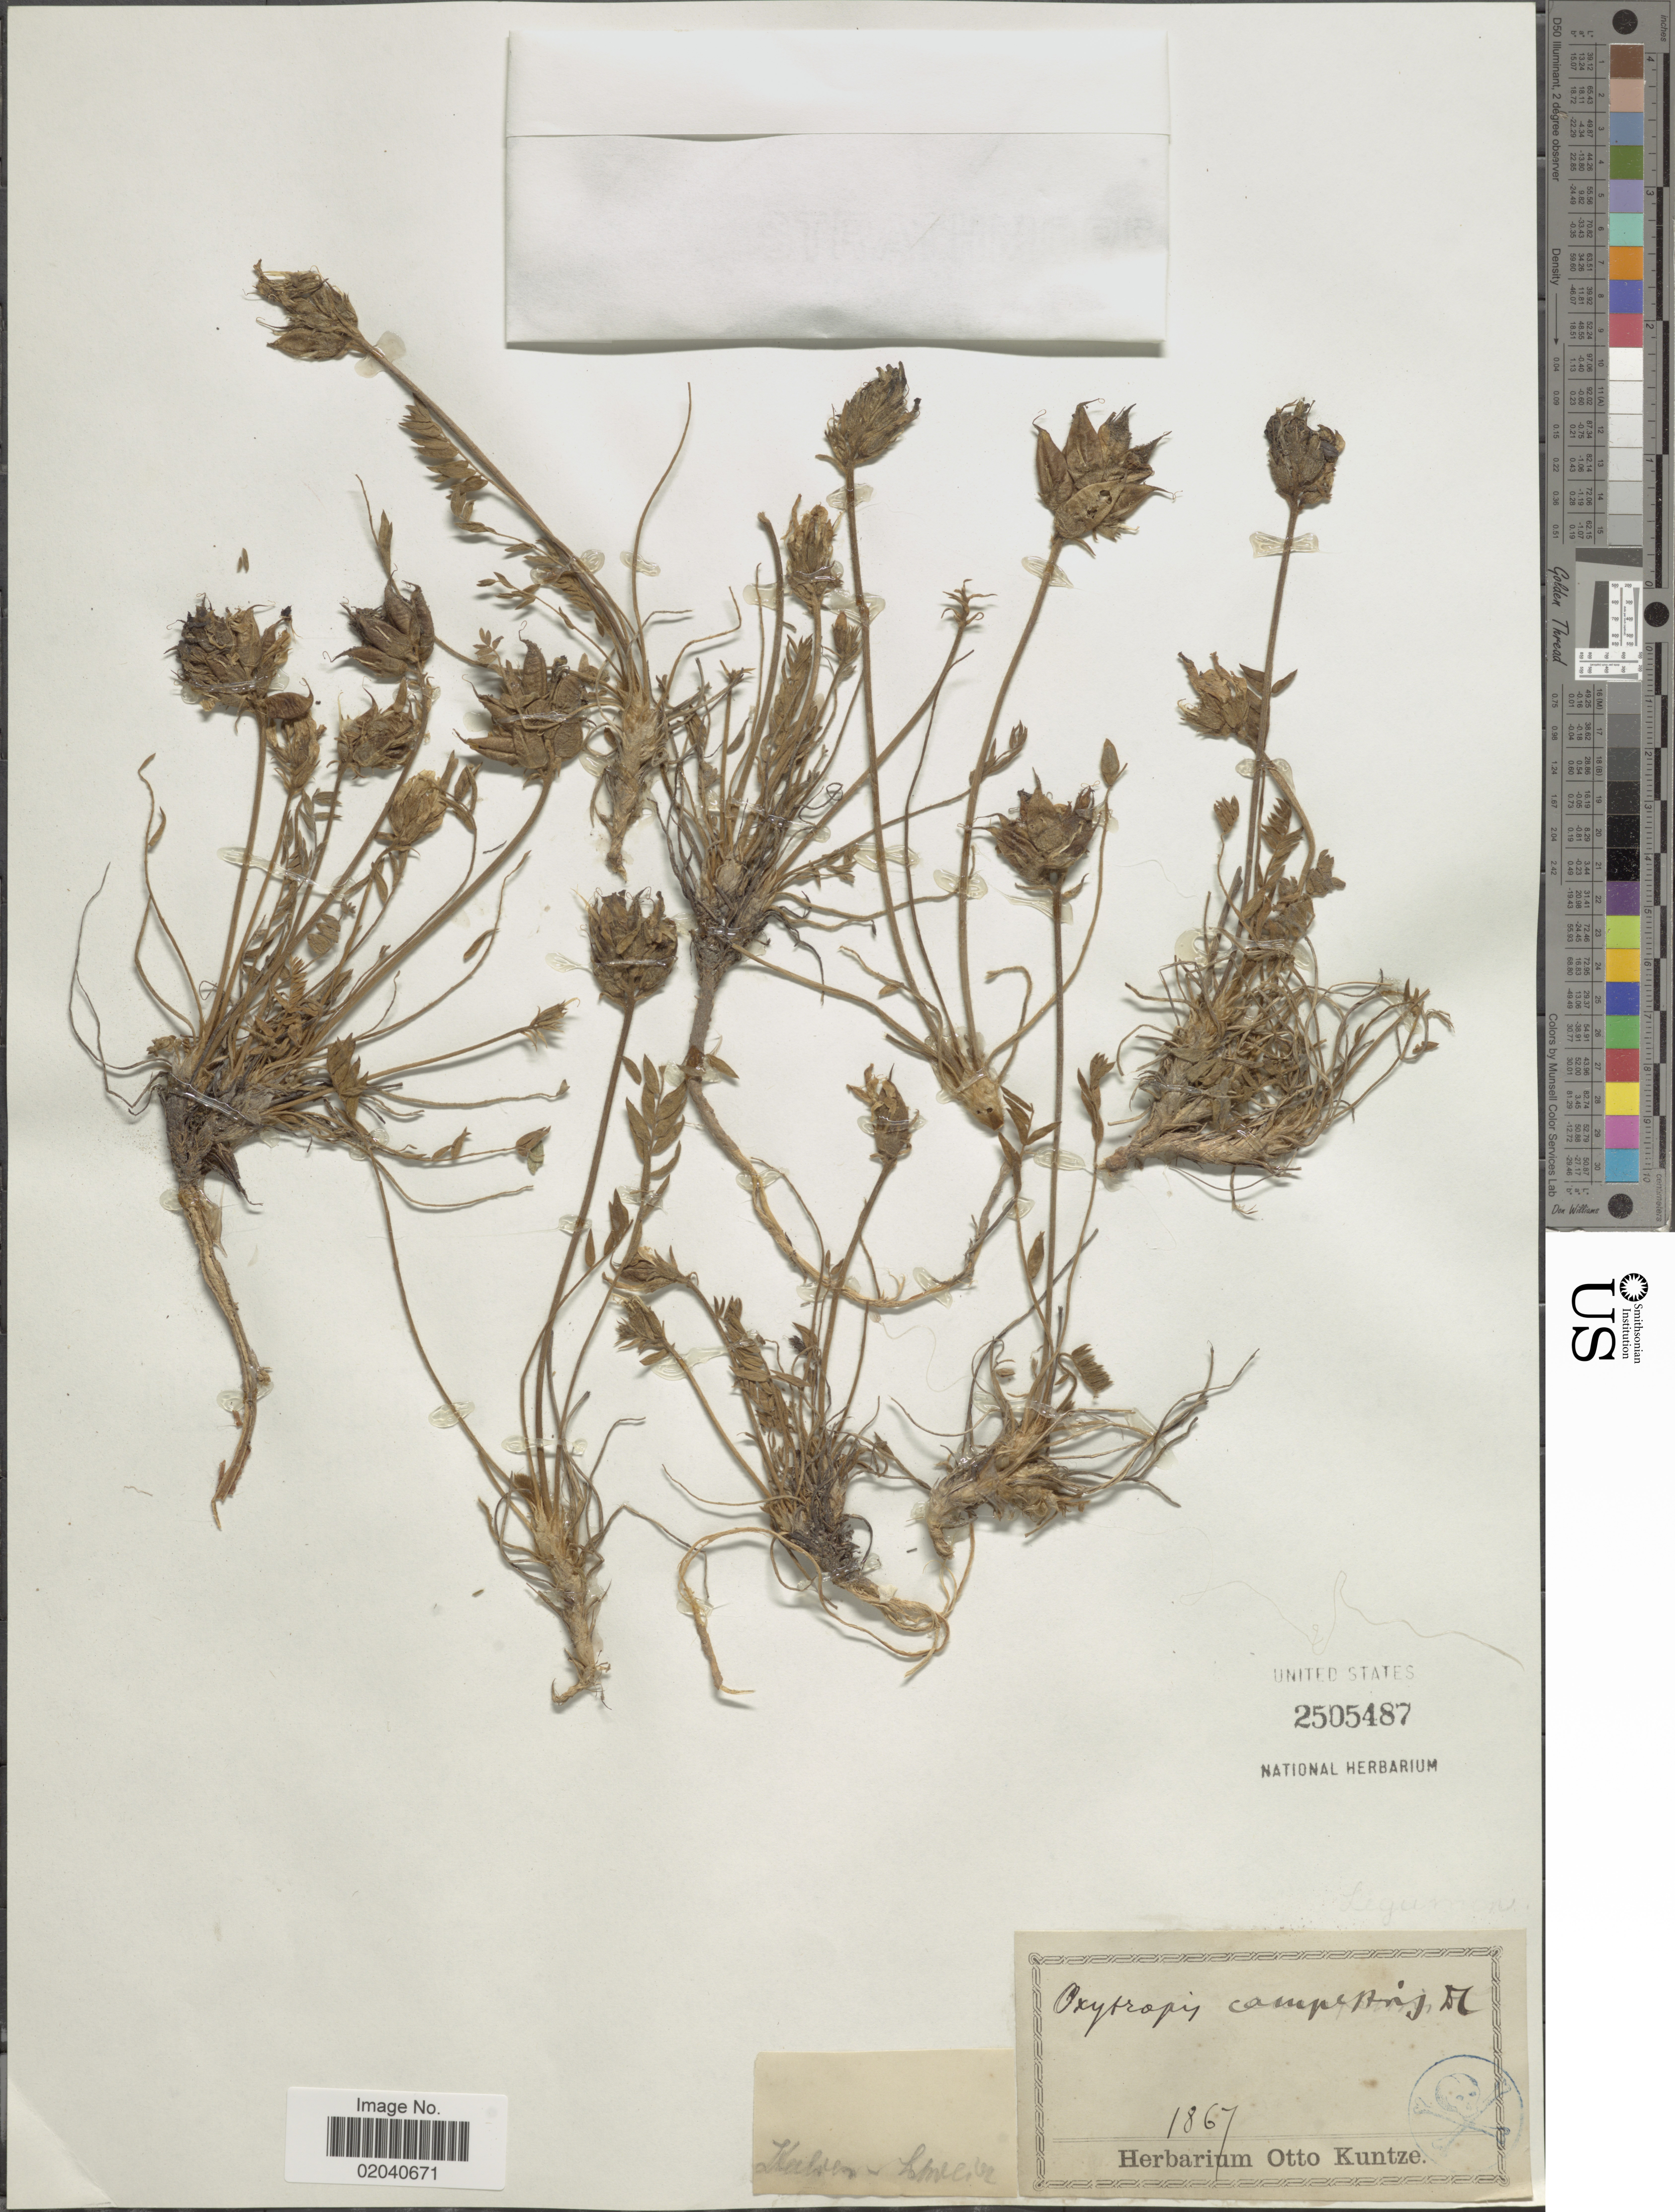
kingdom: Plantae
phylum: Tracheophyta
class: Magnoliopsida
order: Fabales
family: Fabaceae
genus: Oxytropis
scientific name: Oxytropis campestris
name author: (L.) DC.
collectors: ex herb. Otto Kuntze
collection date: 1867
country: Italy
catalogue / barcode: US 2505487